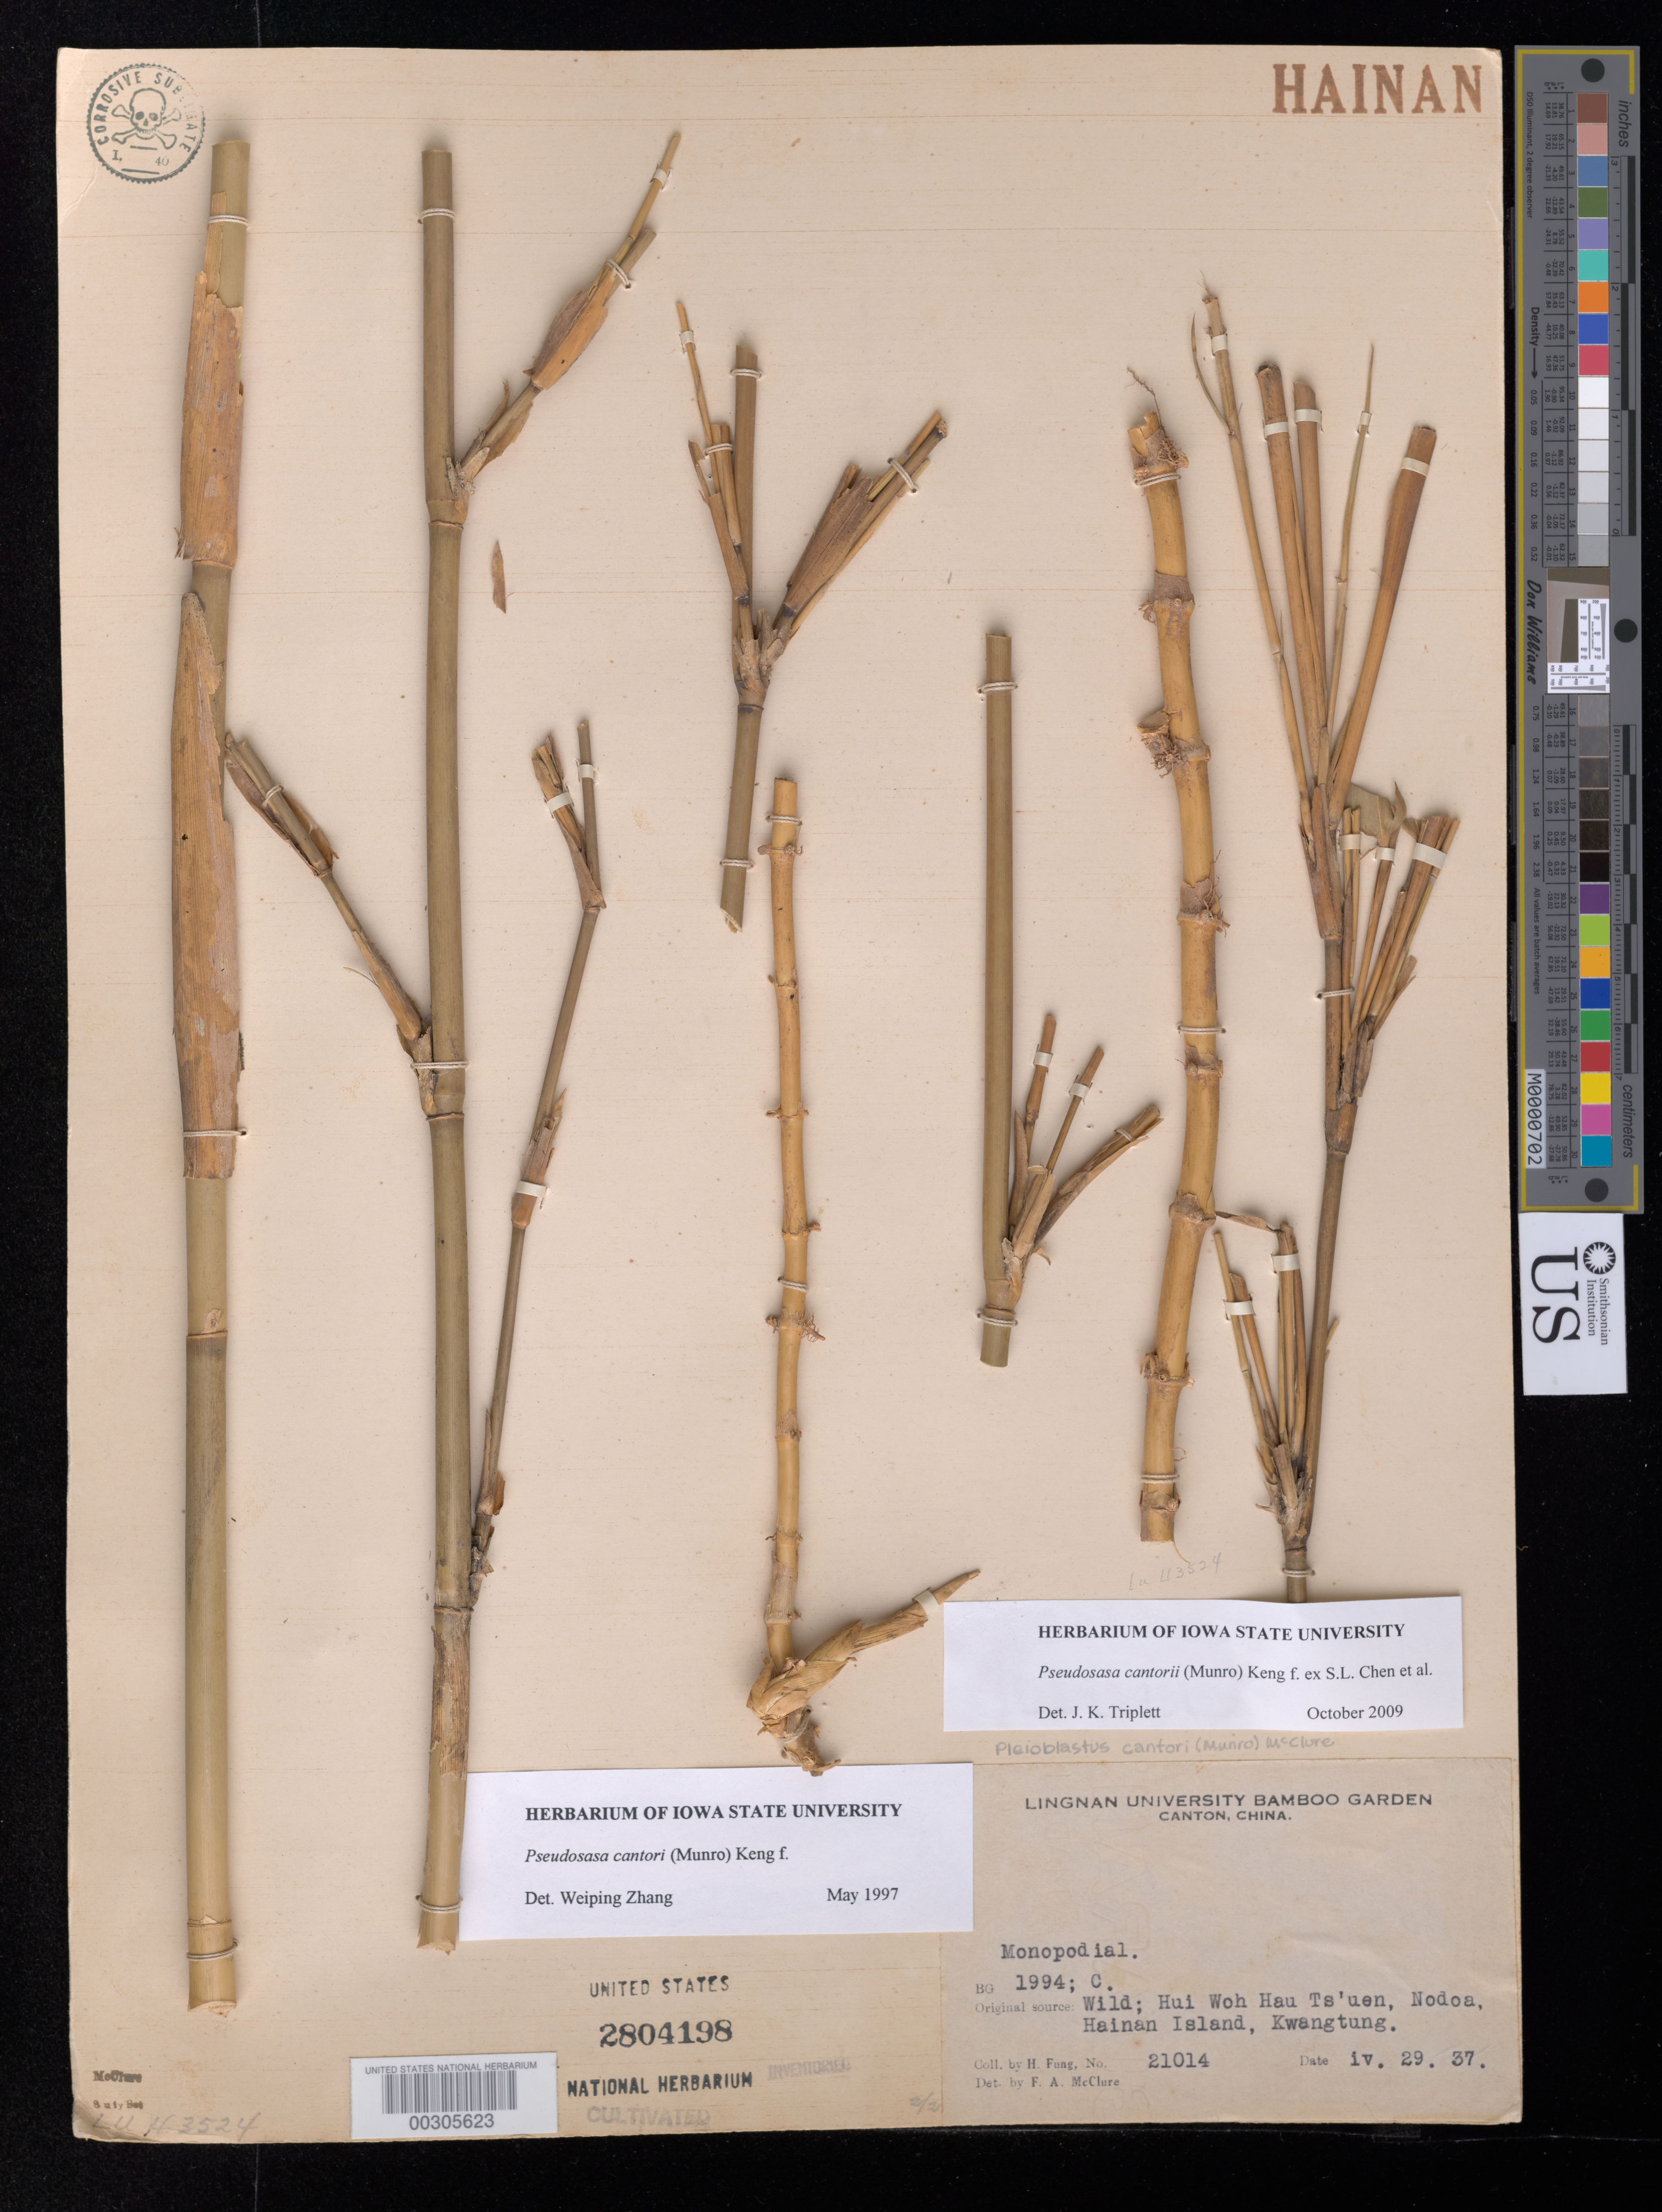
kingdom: Plantae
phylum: Tracheophyta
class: Liliopsida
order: Poales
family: Poaceae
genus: Pseudosasa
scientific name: Pseudosasa cantorii (Munro) Keng f. ex S.L. Chen et al.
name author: (Munro) Keng f. ex S.L. Chen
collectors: H. L. Fung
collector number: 21014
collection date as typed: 29 Apr 1937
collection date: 1937-04-29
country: China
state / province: Hainan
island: Hainan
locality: Lingnan univ. bg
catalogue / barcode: US 2804198